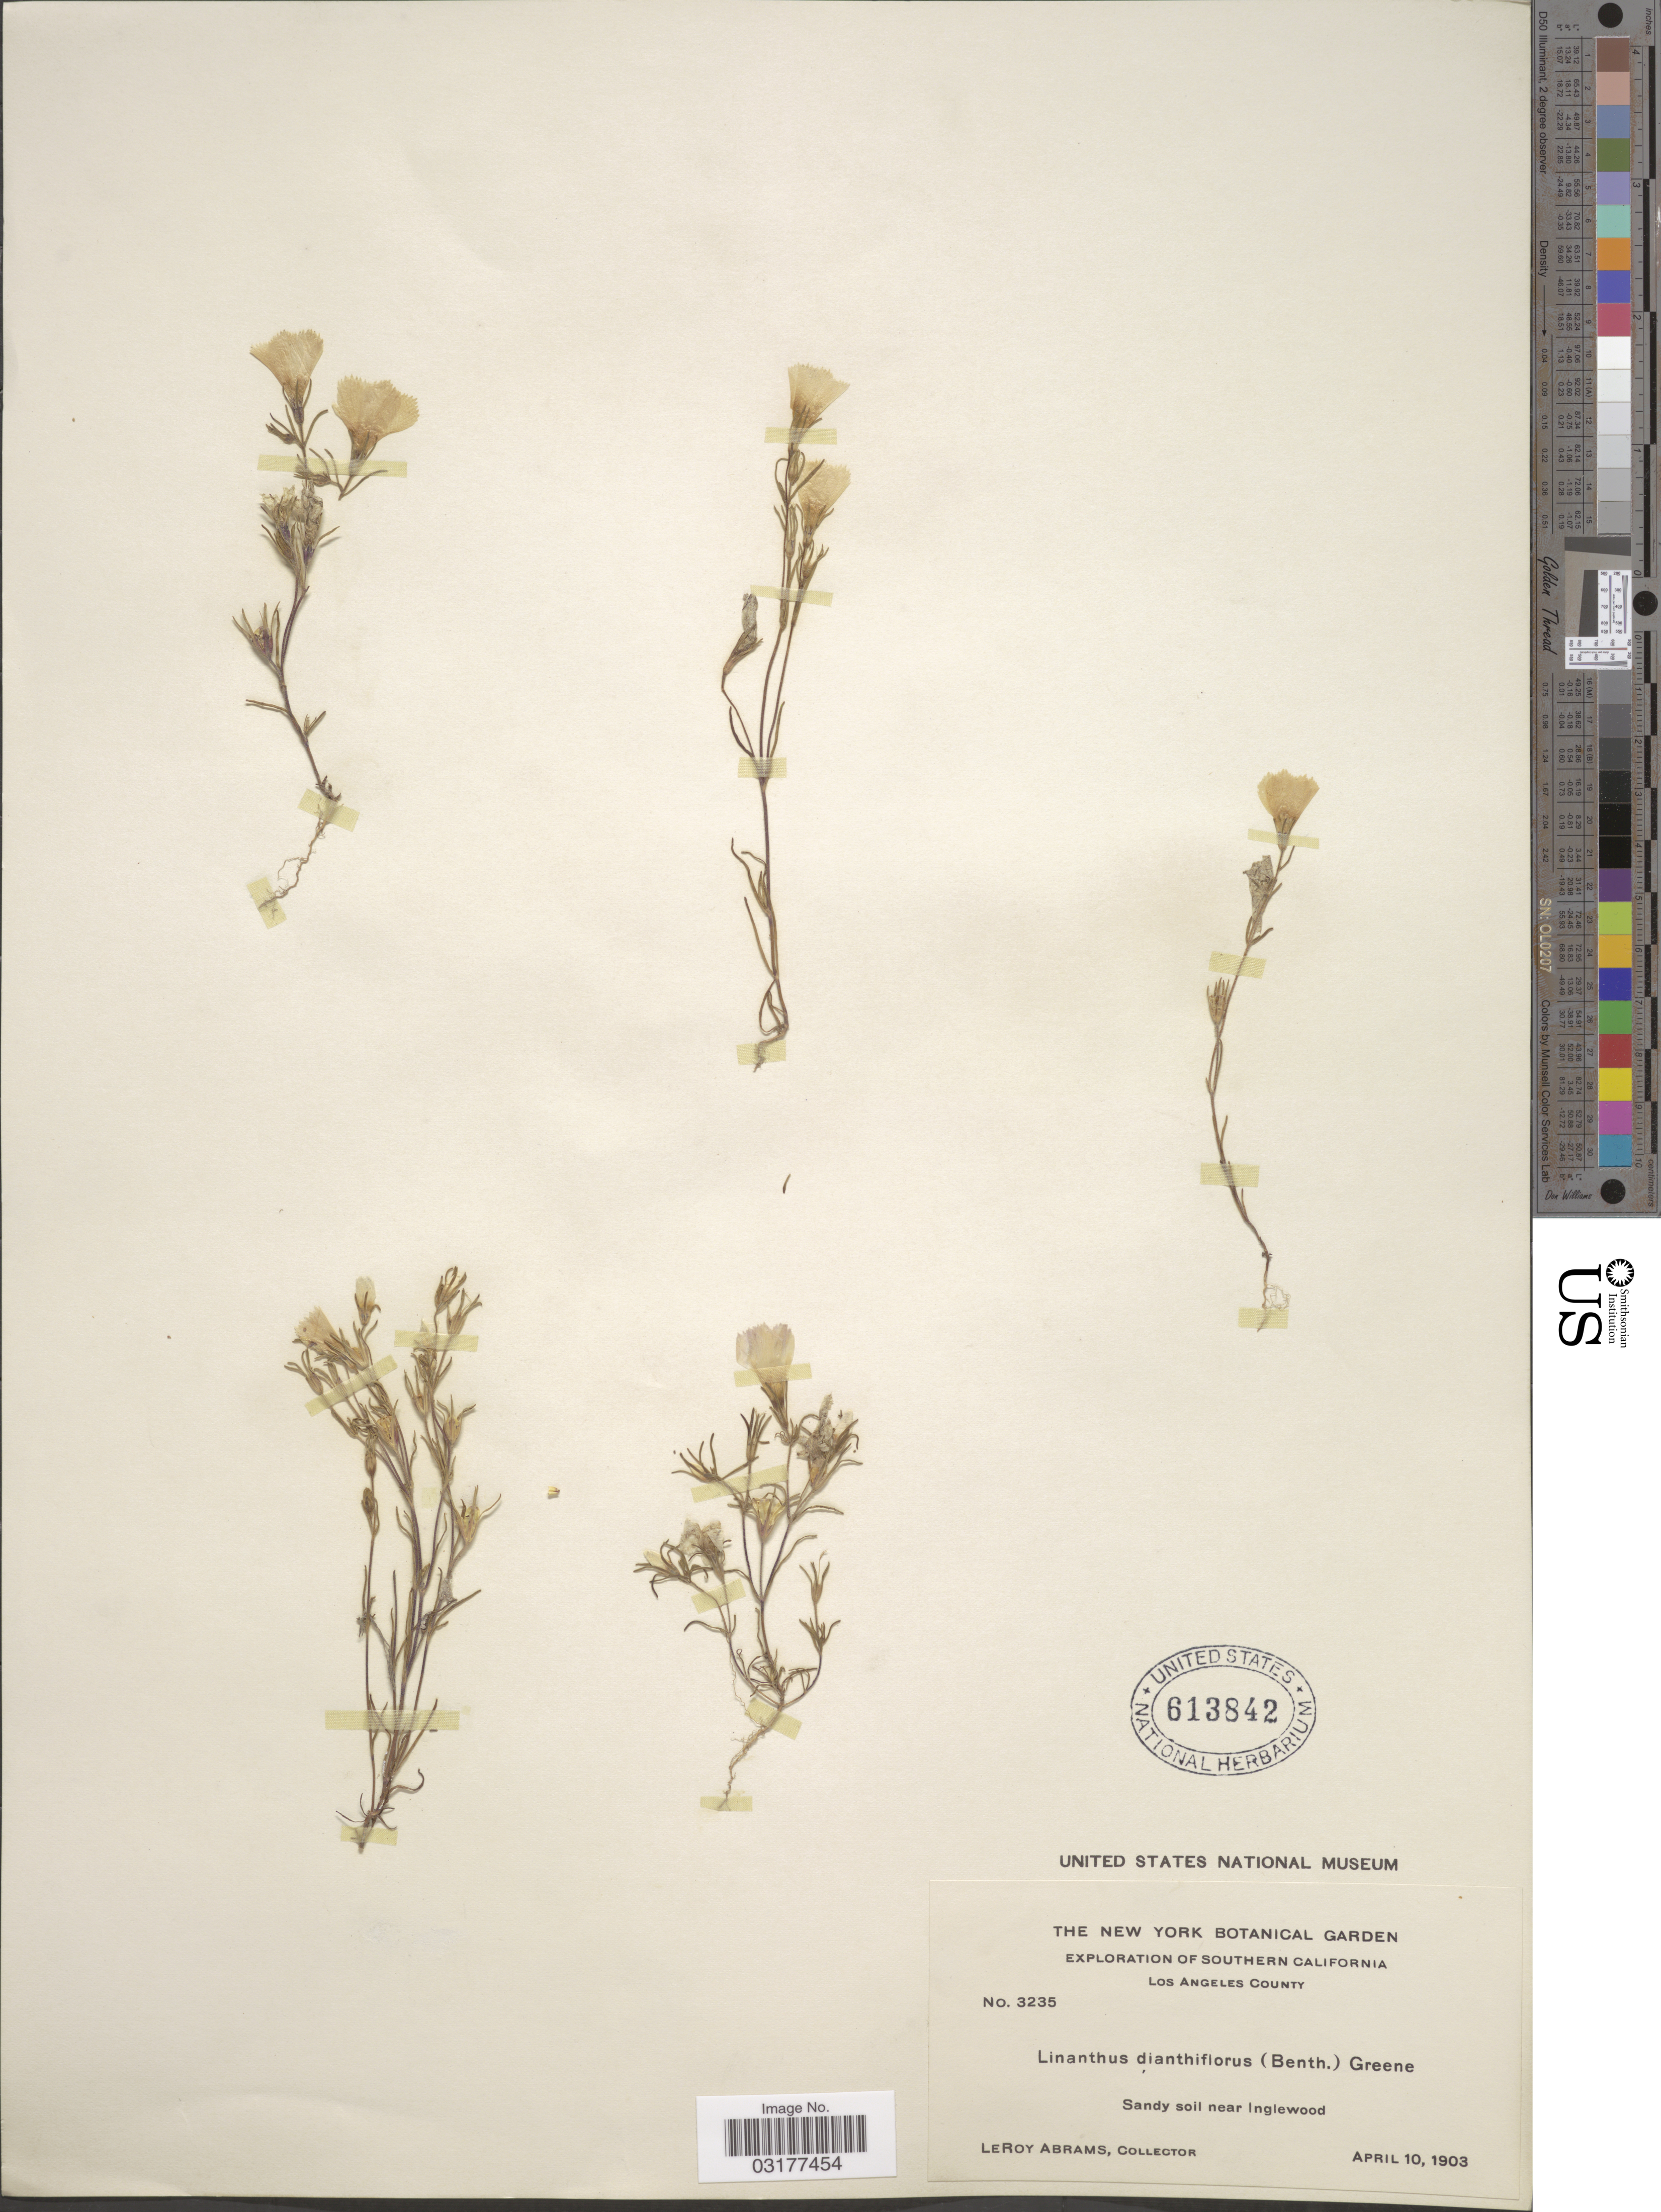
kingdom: Plantae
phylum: Tracheophyta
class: Magnoliopsida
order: Ericales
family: Polemoniaceae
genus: Linanthus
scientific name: Linanthus dianthiflorus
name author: (Benth.) Greene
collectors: L. Abrams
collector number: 3235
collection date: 1903-04-10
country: United States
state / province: California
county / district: Los Angeles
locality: Southern California. Los Angeles County, near Inglewood.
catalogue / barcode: US 613842